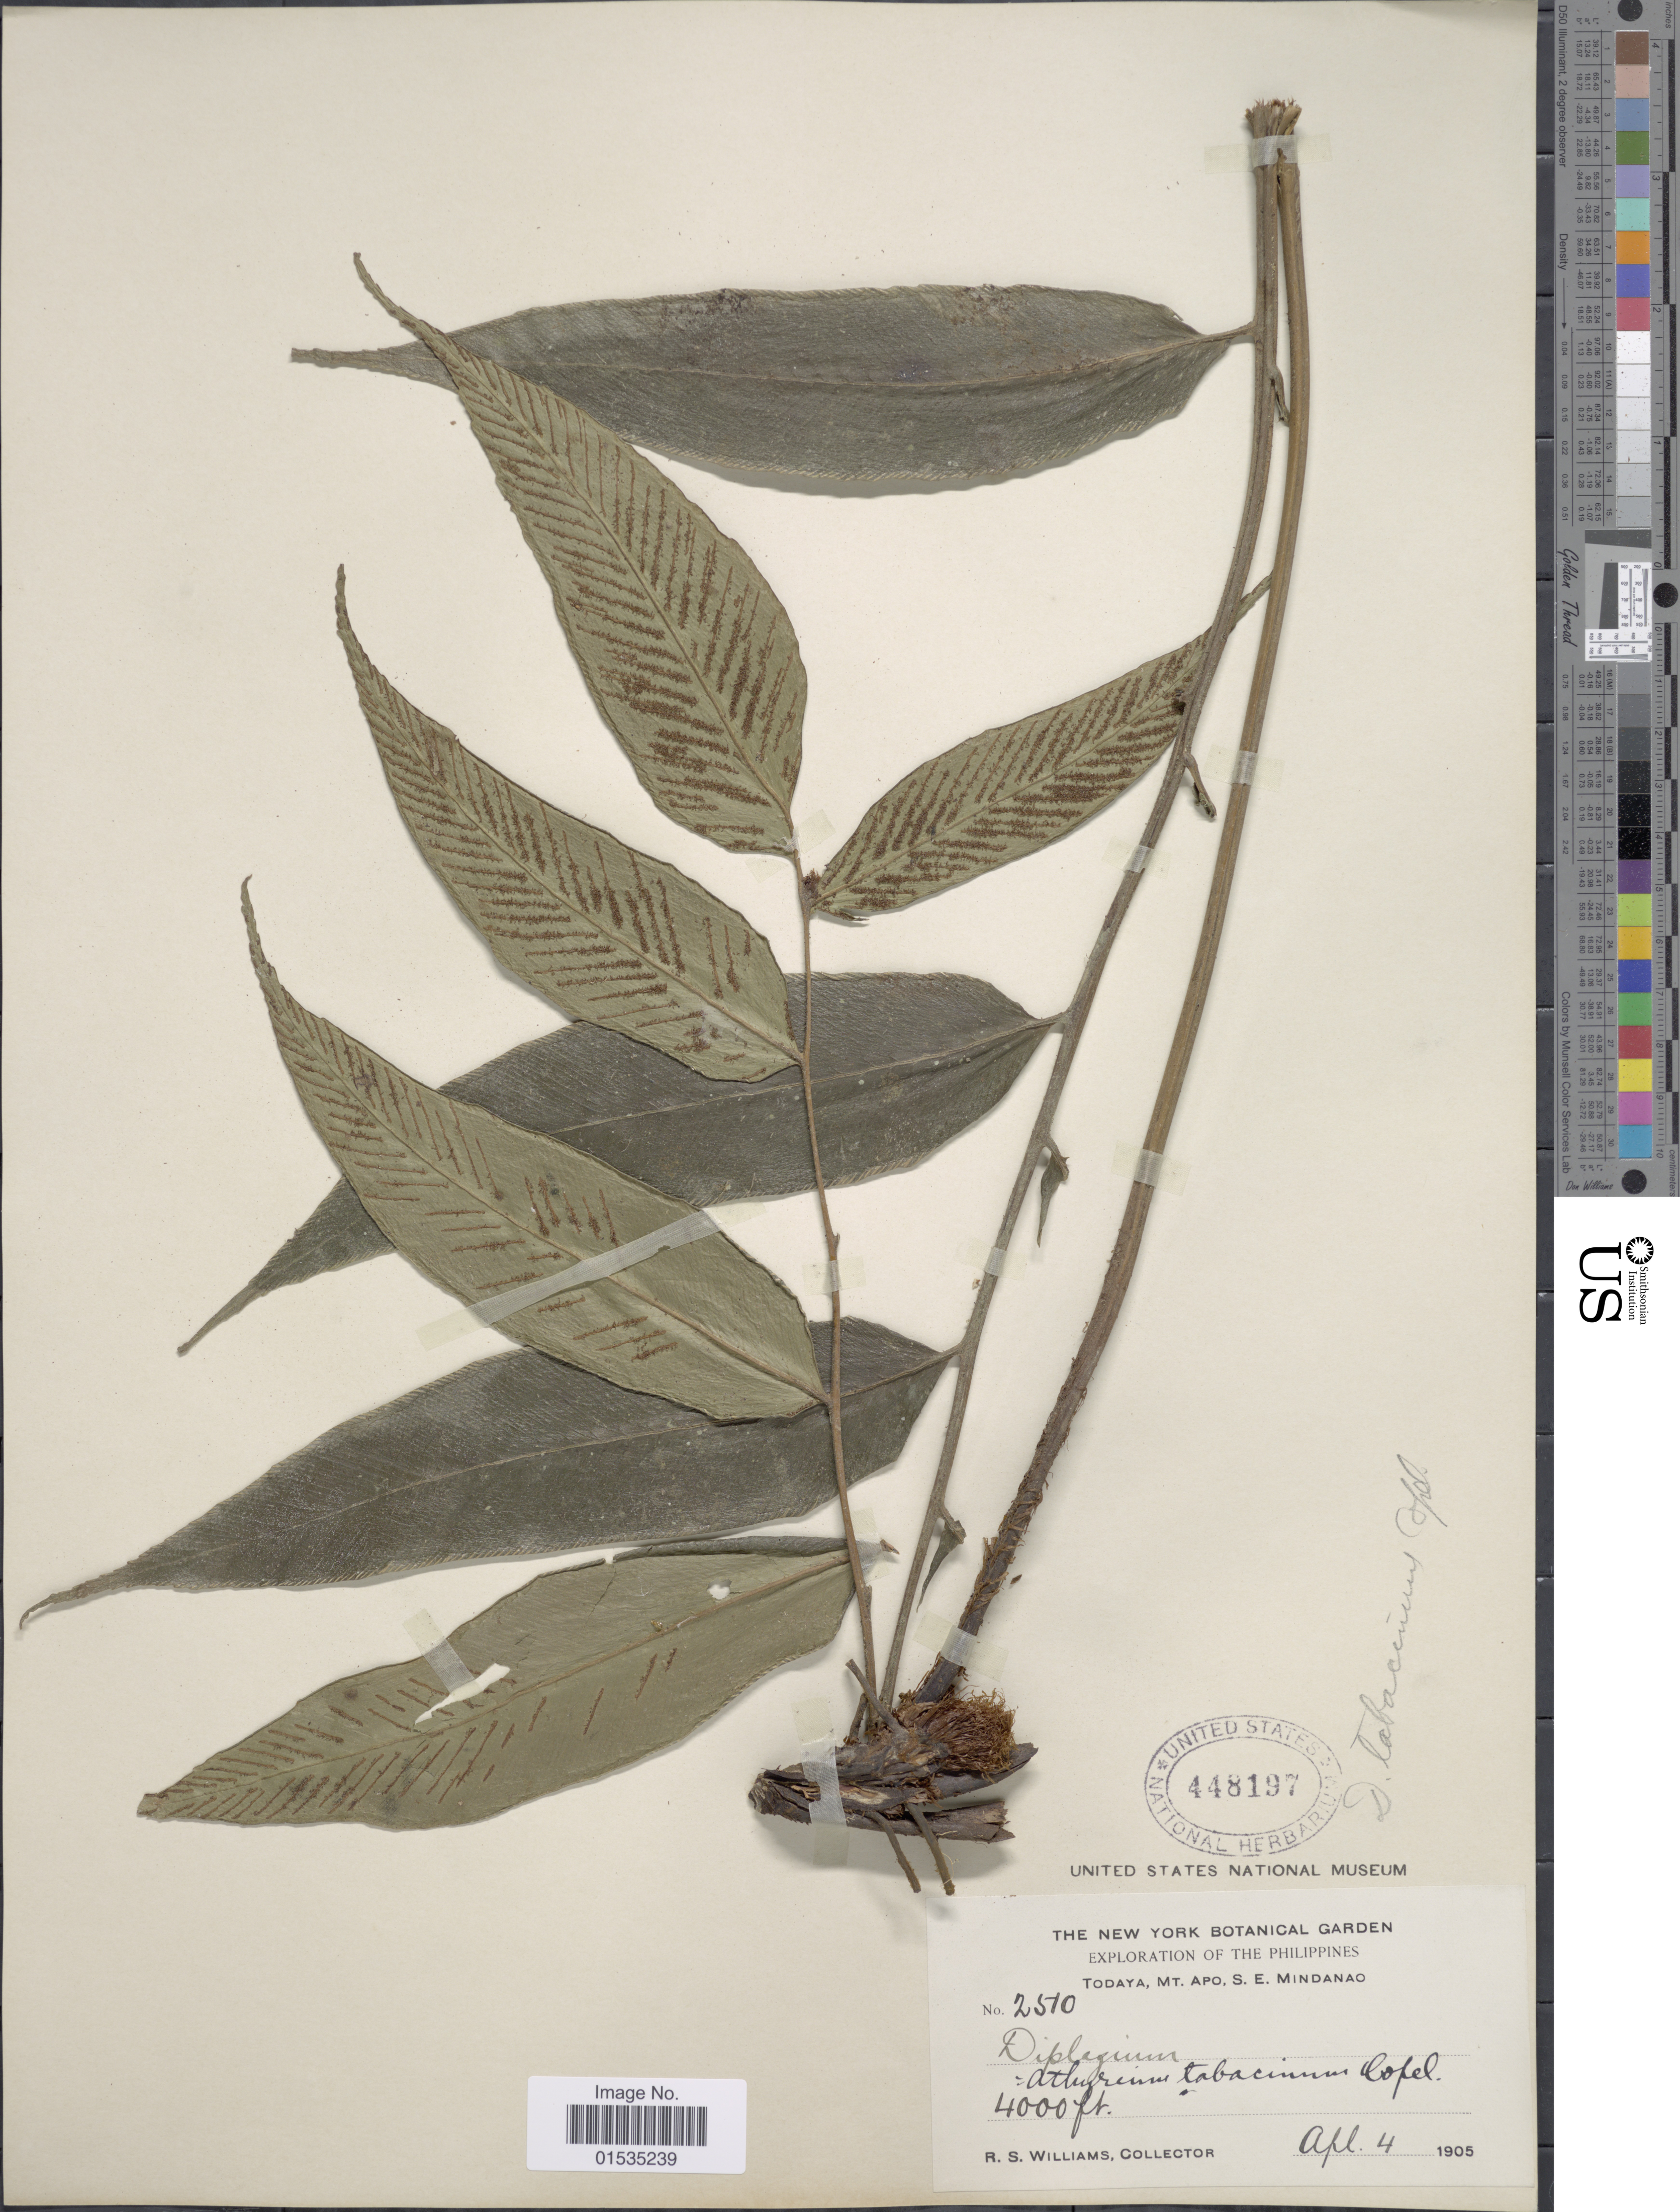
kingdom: Plantae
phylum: Tracheophyta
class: Polypodiopsida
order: Polypodiales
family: Athyriaceae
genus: Diplazium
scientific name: Diplazium tabacinum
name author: Copel.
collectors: R. S. Williams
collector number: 2510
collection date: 1905-04-04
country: Philippines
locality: Todaya, Mt. Apo, S.E. Mindanao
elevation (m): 1219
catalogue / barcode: US 448197